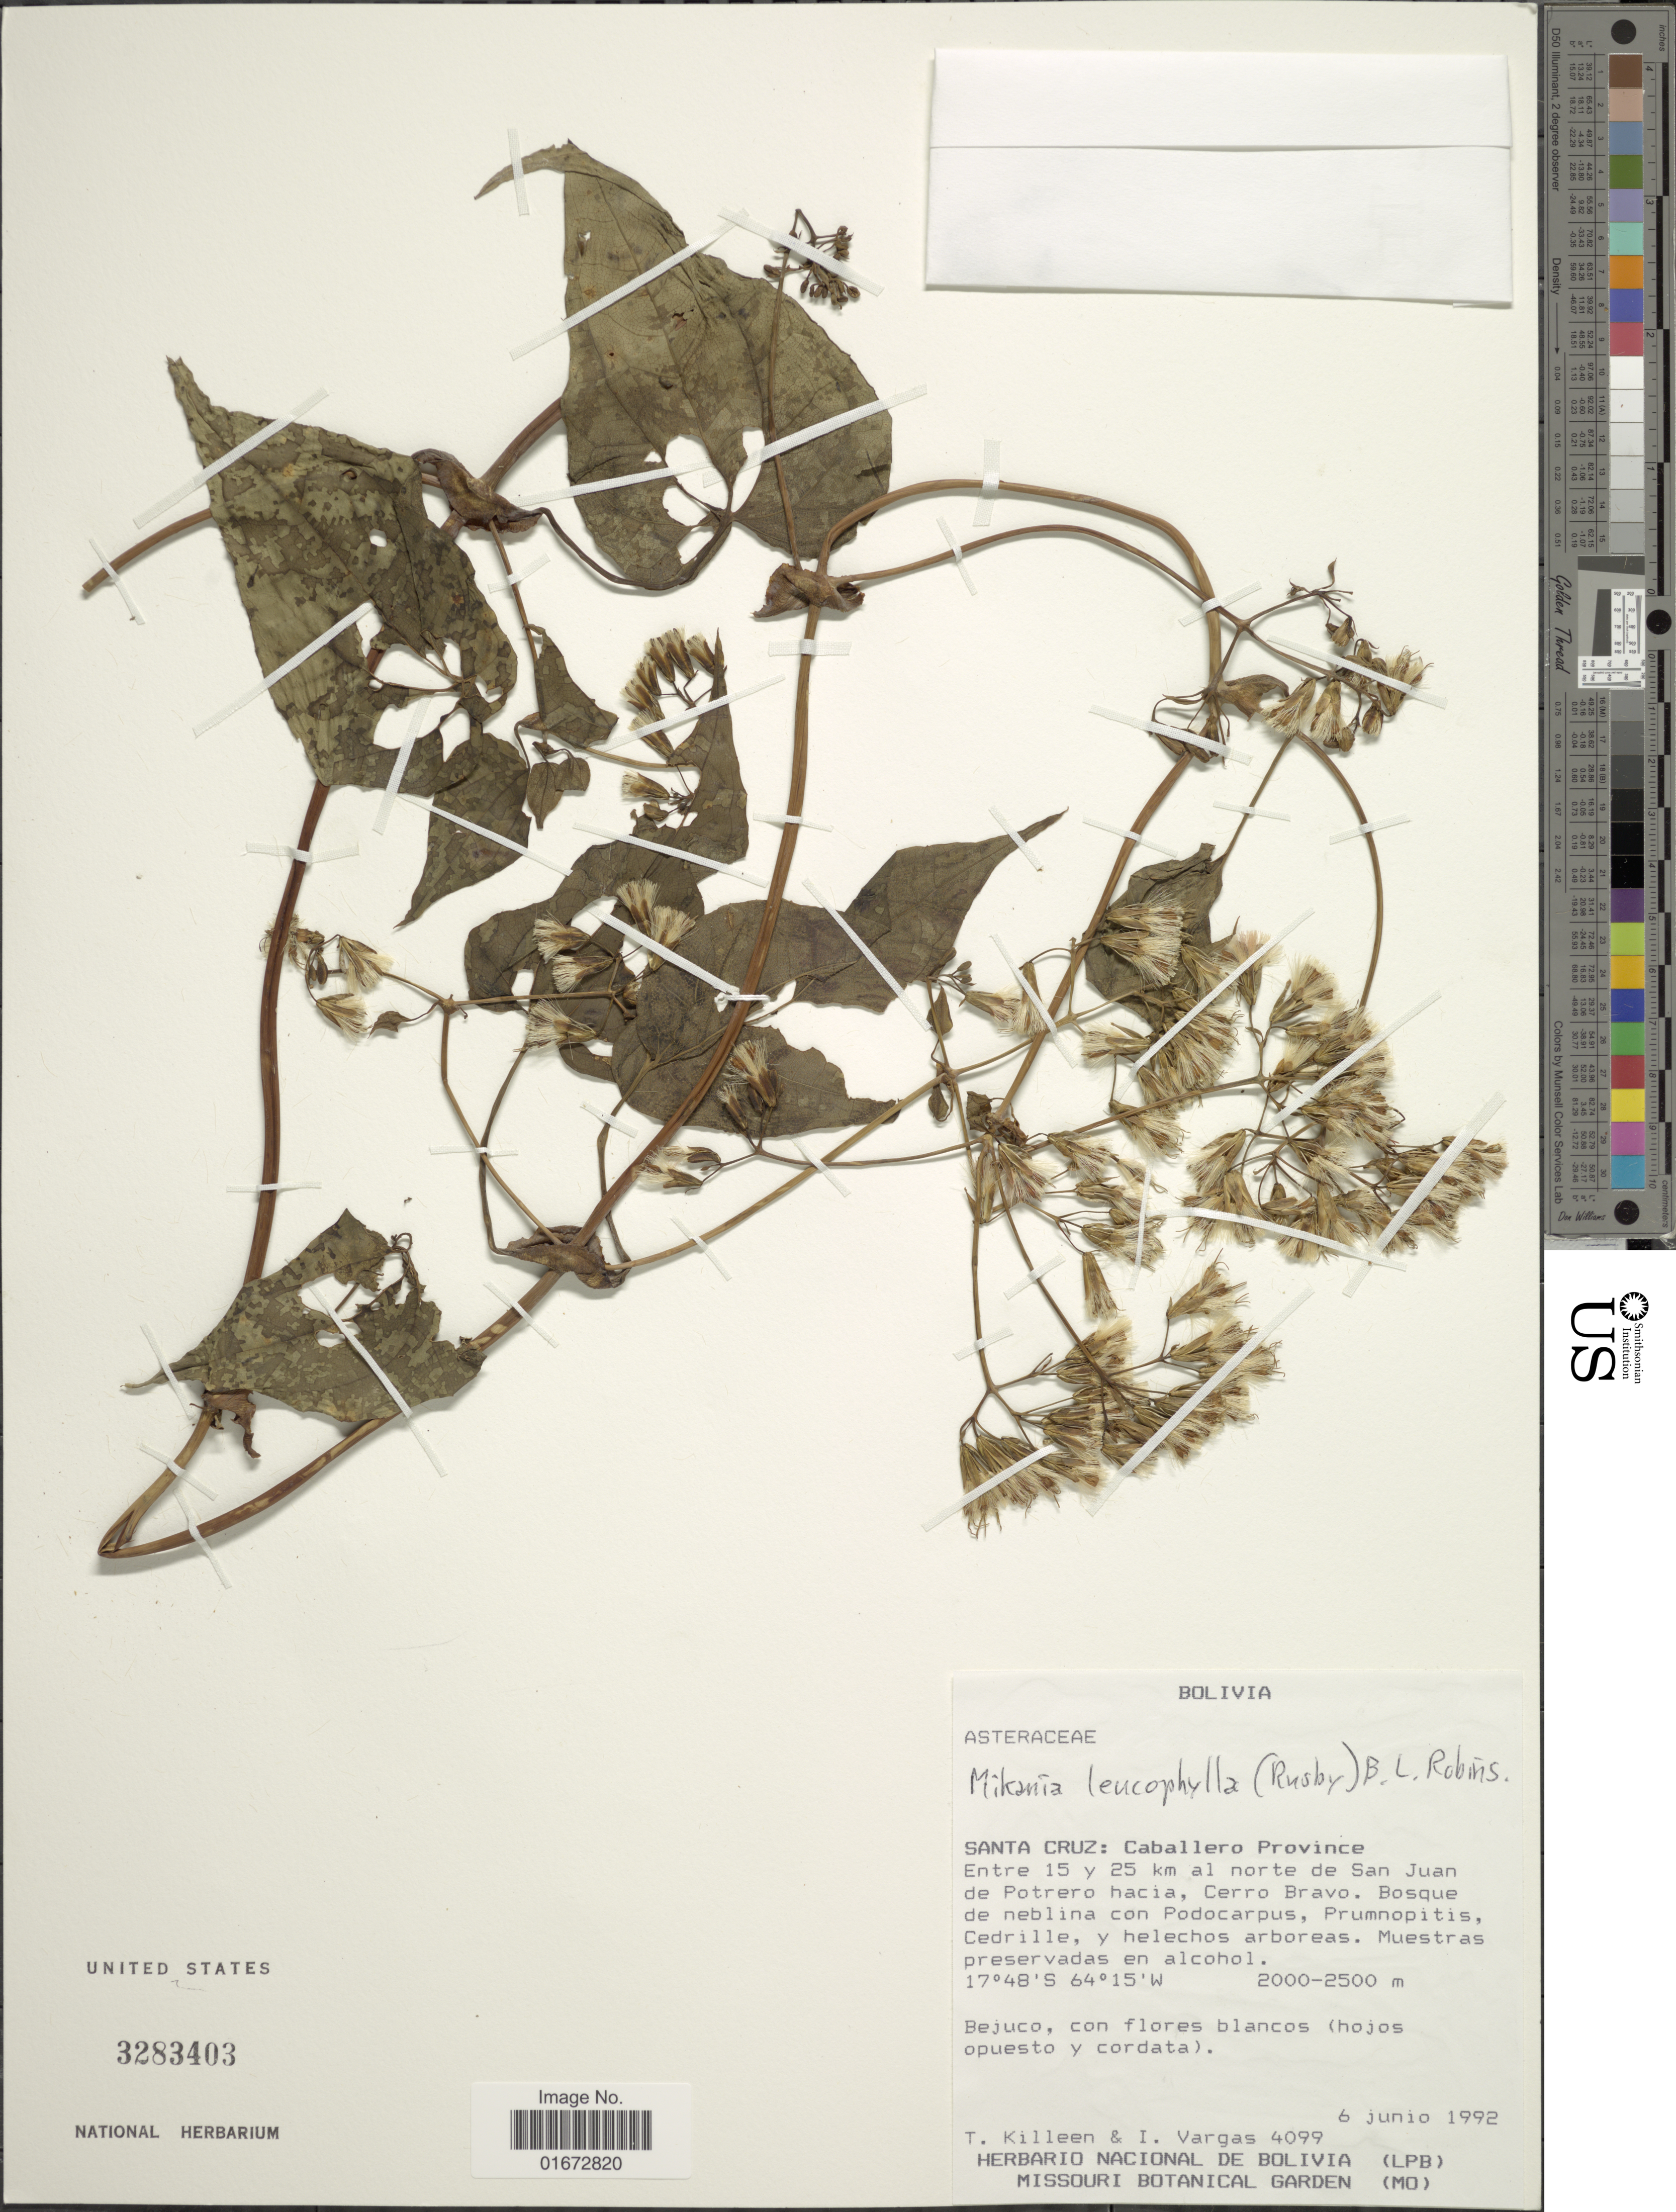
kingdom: Plantae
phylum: Tracheophyta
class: Magnoliopsida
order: Asterales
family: Asteraceae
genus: Mikania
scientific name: Mikania leucophylla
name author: (Rusby) B.L. Rob.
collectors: T. J. Killeen & I. Vargas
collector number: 4099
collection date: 1992-06-06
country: Bolivia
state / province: Santa Cruz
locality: Santa Cruz: Caballero Province. Entre 5 y 25 km al norte de San Juan de Potrero hacia, Cerro Bravo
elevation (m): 2000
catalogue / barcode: US 3283403